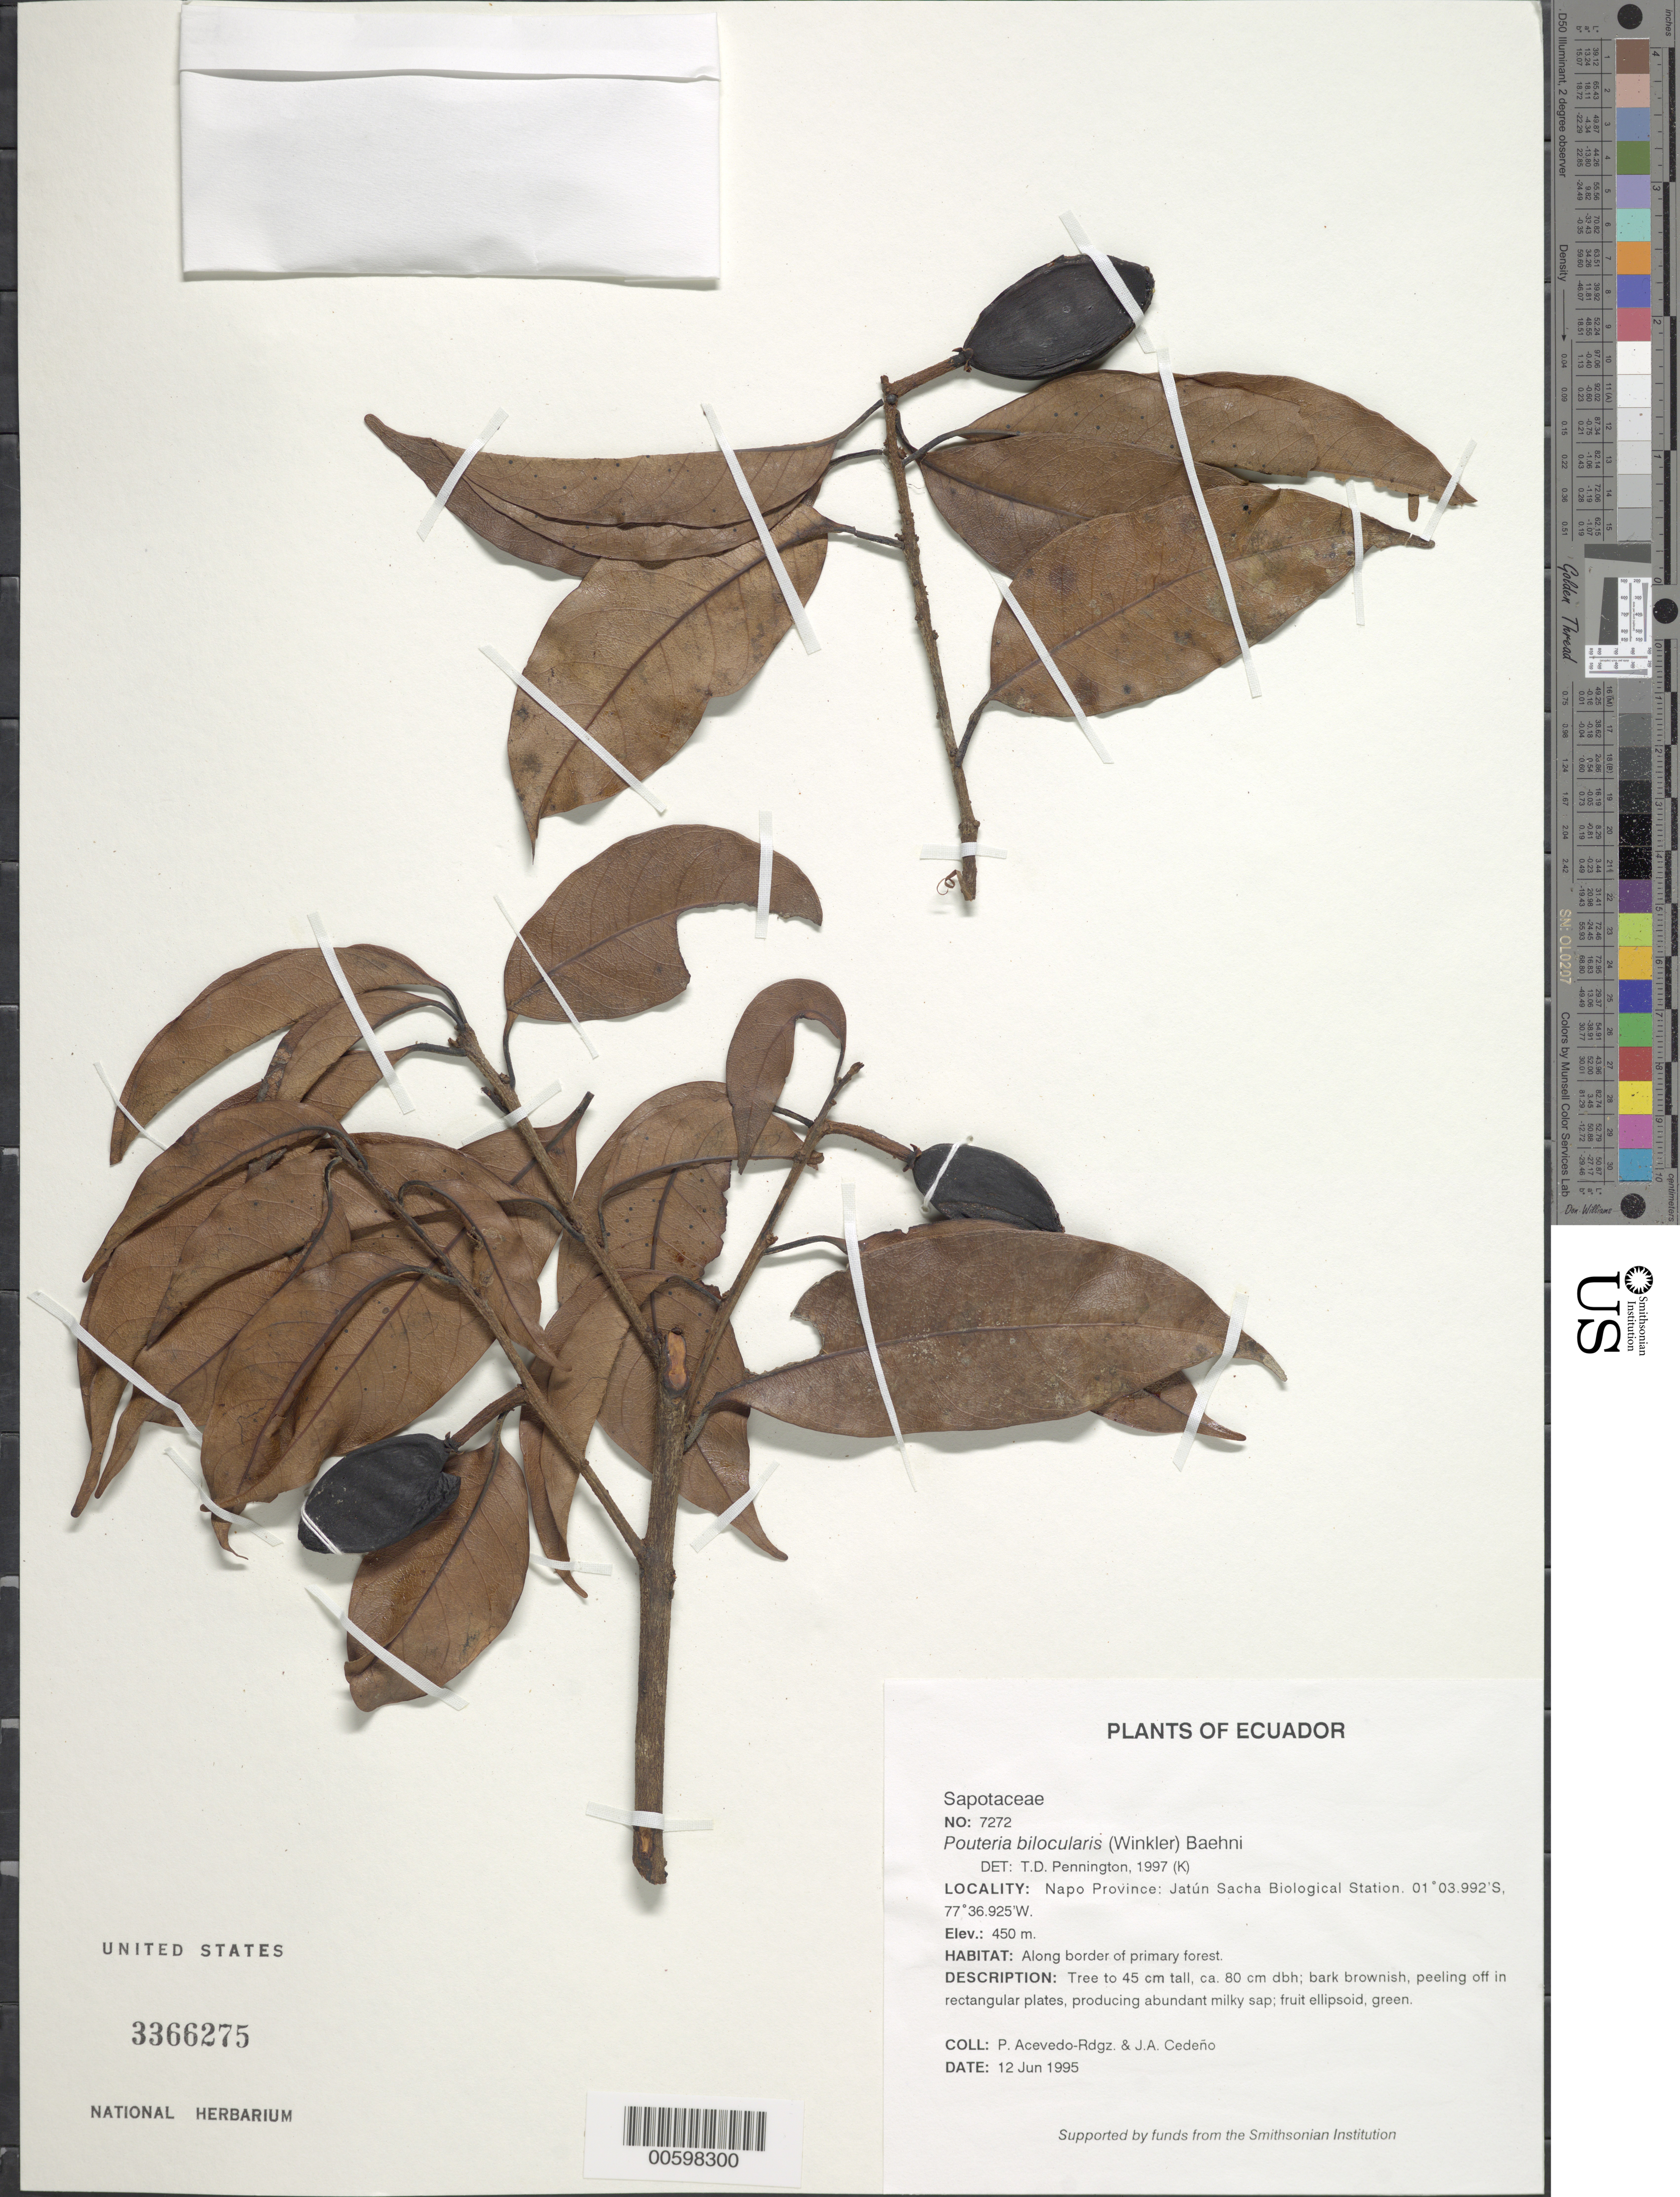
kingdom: Plantae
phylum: Tracheophyta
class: Magnoliopsida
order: Ericales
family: Sapotaceae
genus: Pouteria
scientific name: Pouteria bilocularis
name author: (H.J.P. Winkl.) Baehni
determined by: Pennington, T. D., (K)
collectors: P. Acevedo-Rodr. & J. A. Cedeño M.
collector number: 7272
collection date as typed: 12 Jun 1995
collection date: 1995-06-12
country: Ecuador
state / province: Napo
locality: Napo Province: Jatún Sacha Biological Station.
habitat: Along border of primary forest.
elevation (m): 450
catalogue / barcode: US 3366275